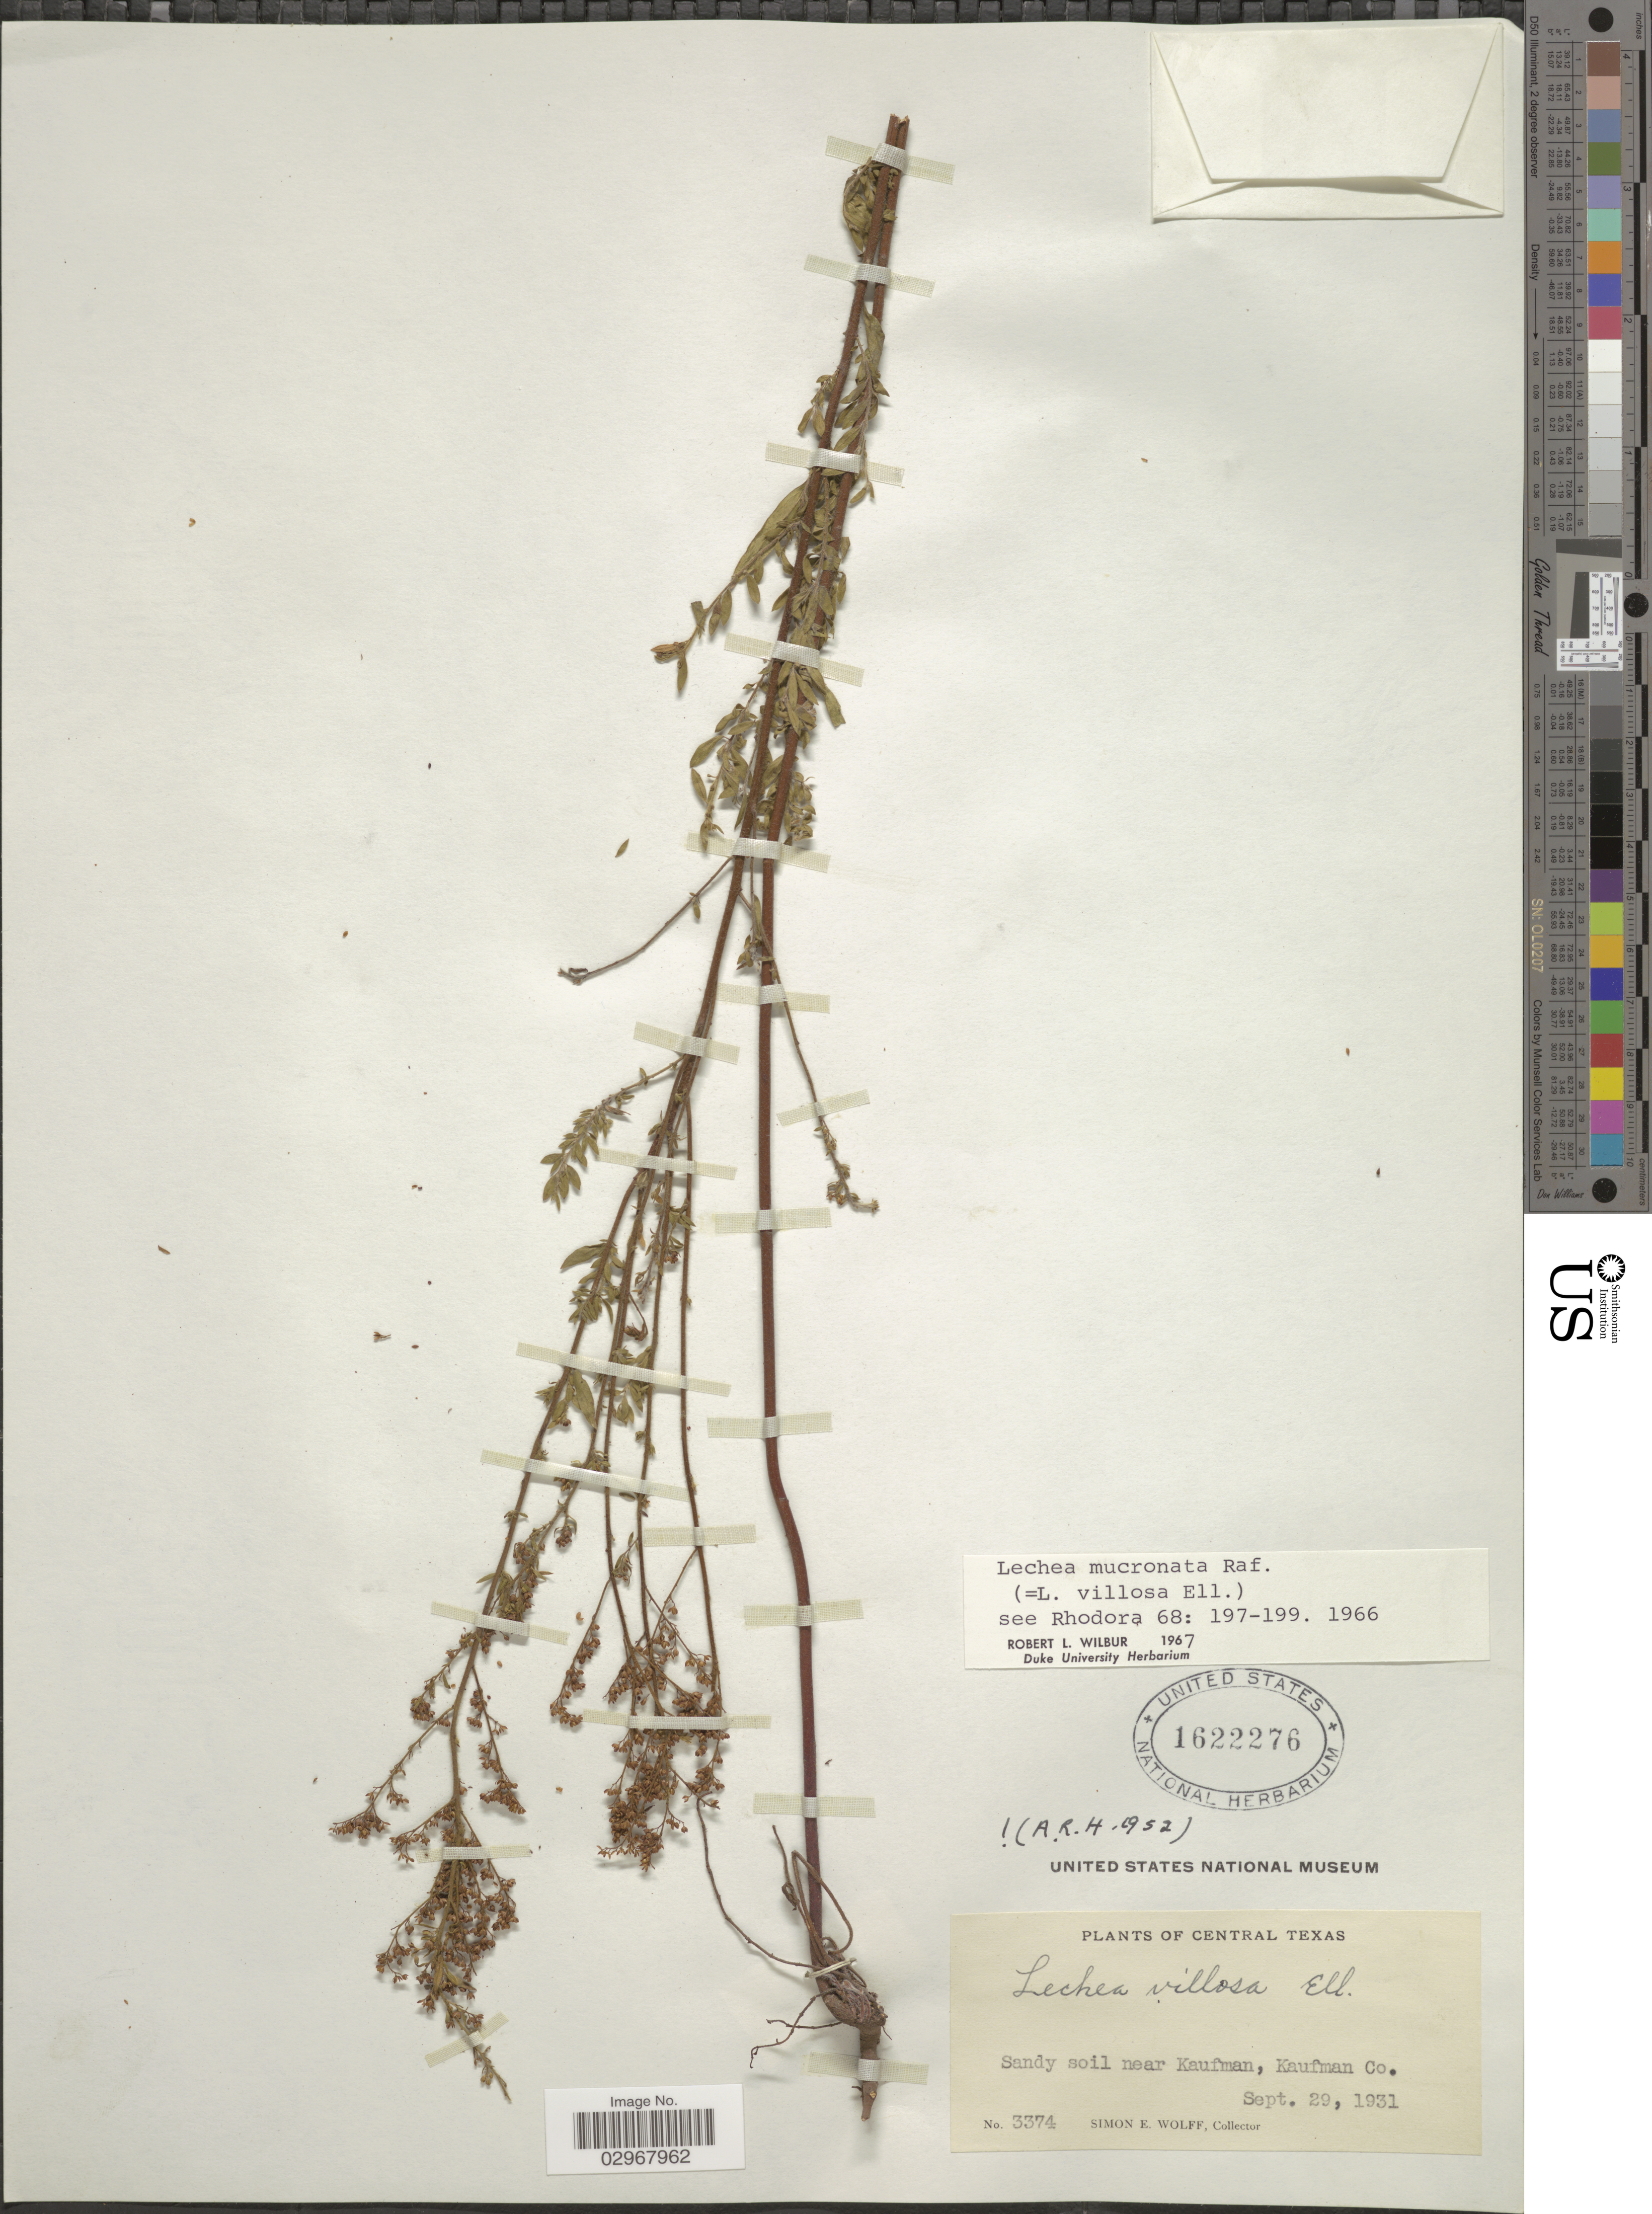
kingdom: Plantae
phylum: Tracheophyta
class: Magnoliopsida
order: Malvales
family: Cistaceae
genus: Lechea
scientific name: Lechea mucronata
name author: Raf.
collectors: S. E. Wolff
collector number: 3374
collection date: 1931-09-29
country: United States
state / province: Texas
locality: Central Texas. Sandy soil near Kaufman, Kaufman Co.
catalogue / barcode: US 1622276